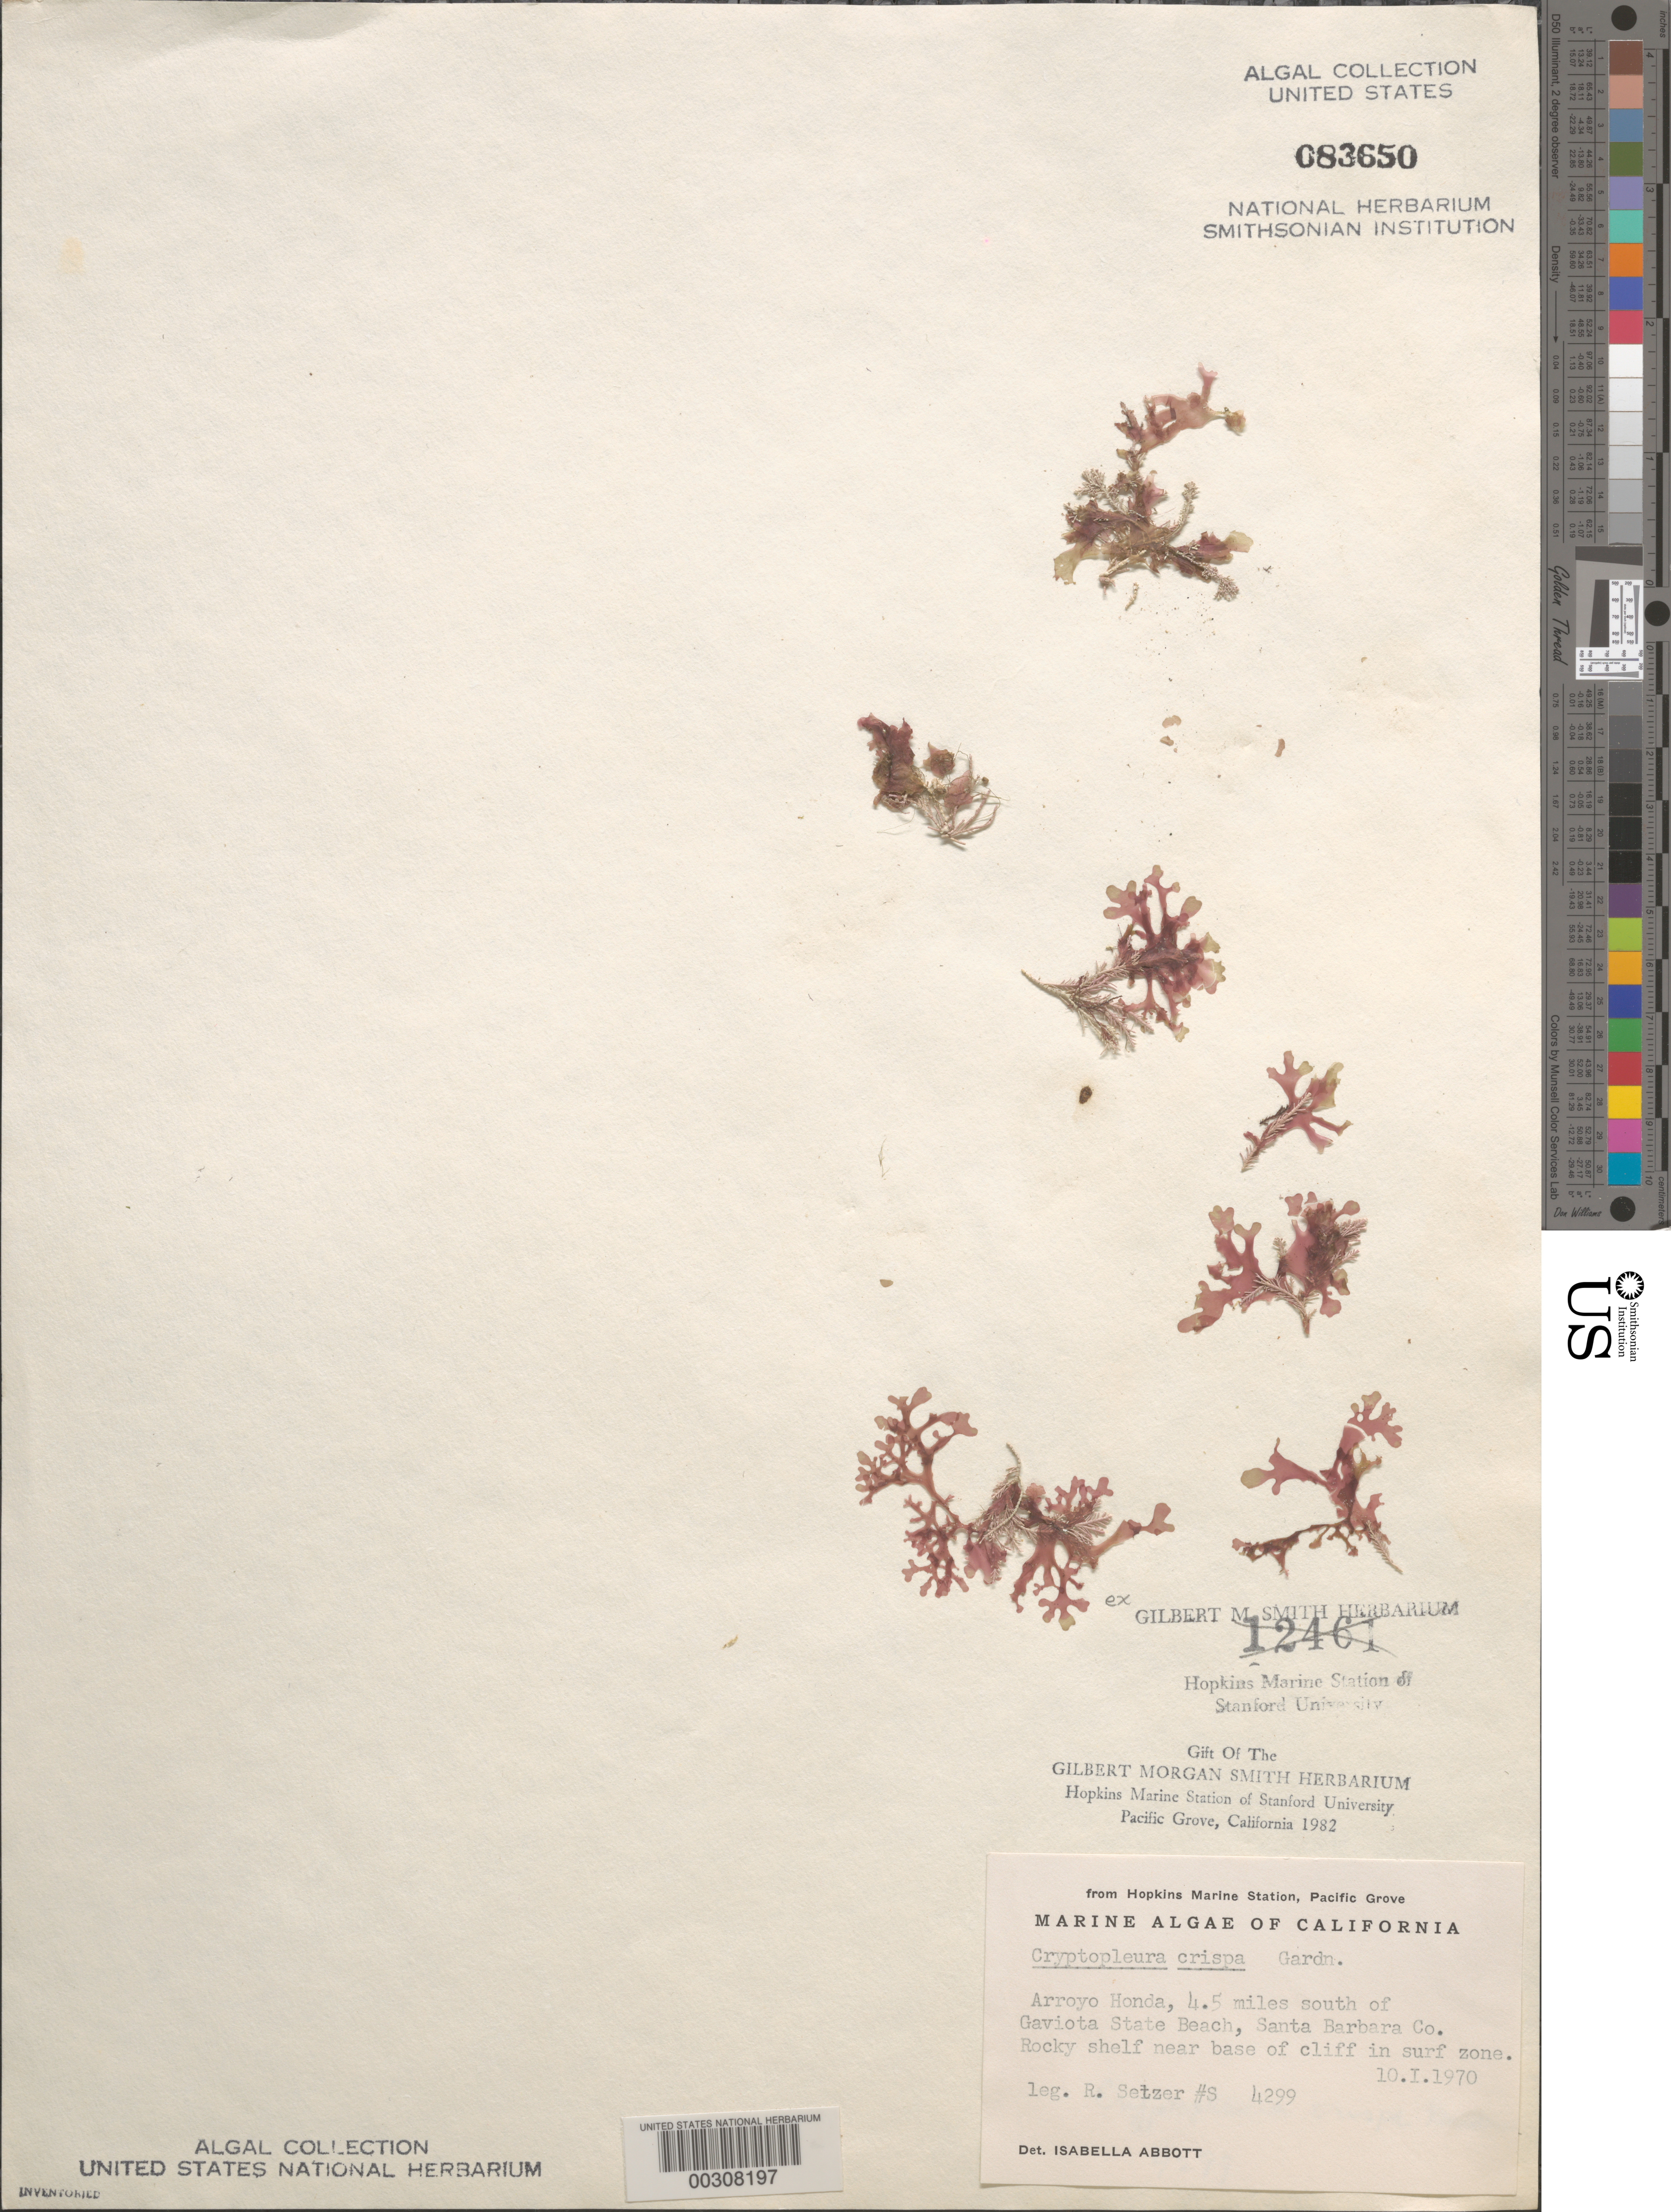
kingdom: Plantae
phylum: Rhodophyta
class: Florideophyceae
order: Ceramiales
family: Delesseriaceae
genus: Cryptopleura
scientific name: Cryptopleura crispa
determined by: Abbott, Isabella A.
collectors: R. Setzer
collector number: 4299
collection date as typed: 10 Jan 1970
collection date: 1970-01-10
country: United States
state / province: California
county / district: Santa Barbara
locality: Arroyo Honda, 4.5 miles south of Gaviota State Beach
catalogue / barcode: US 83650